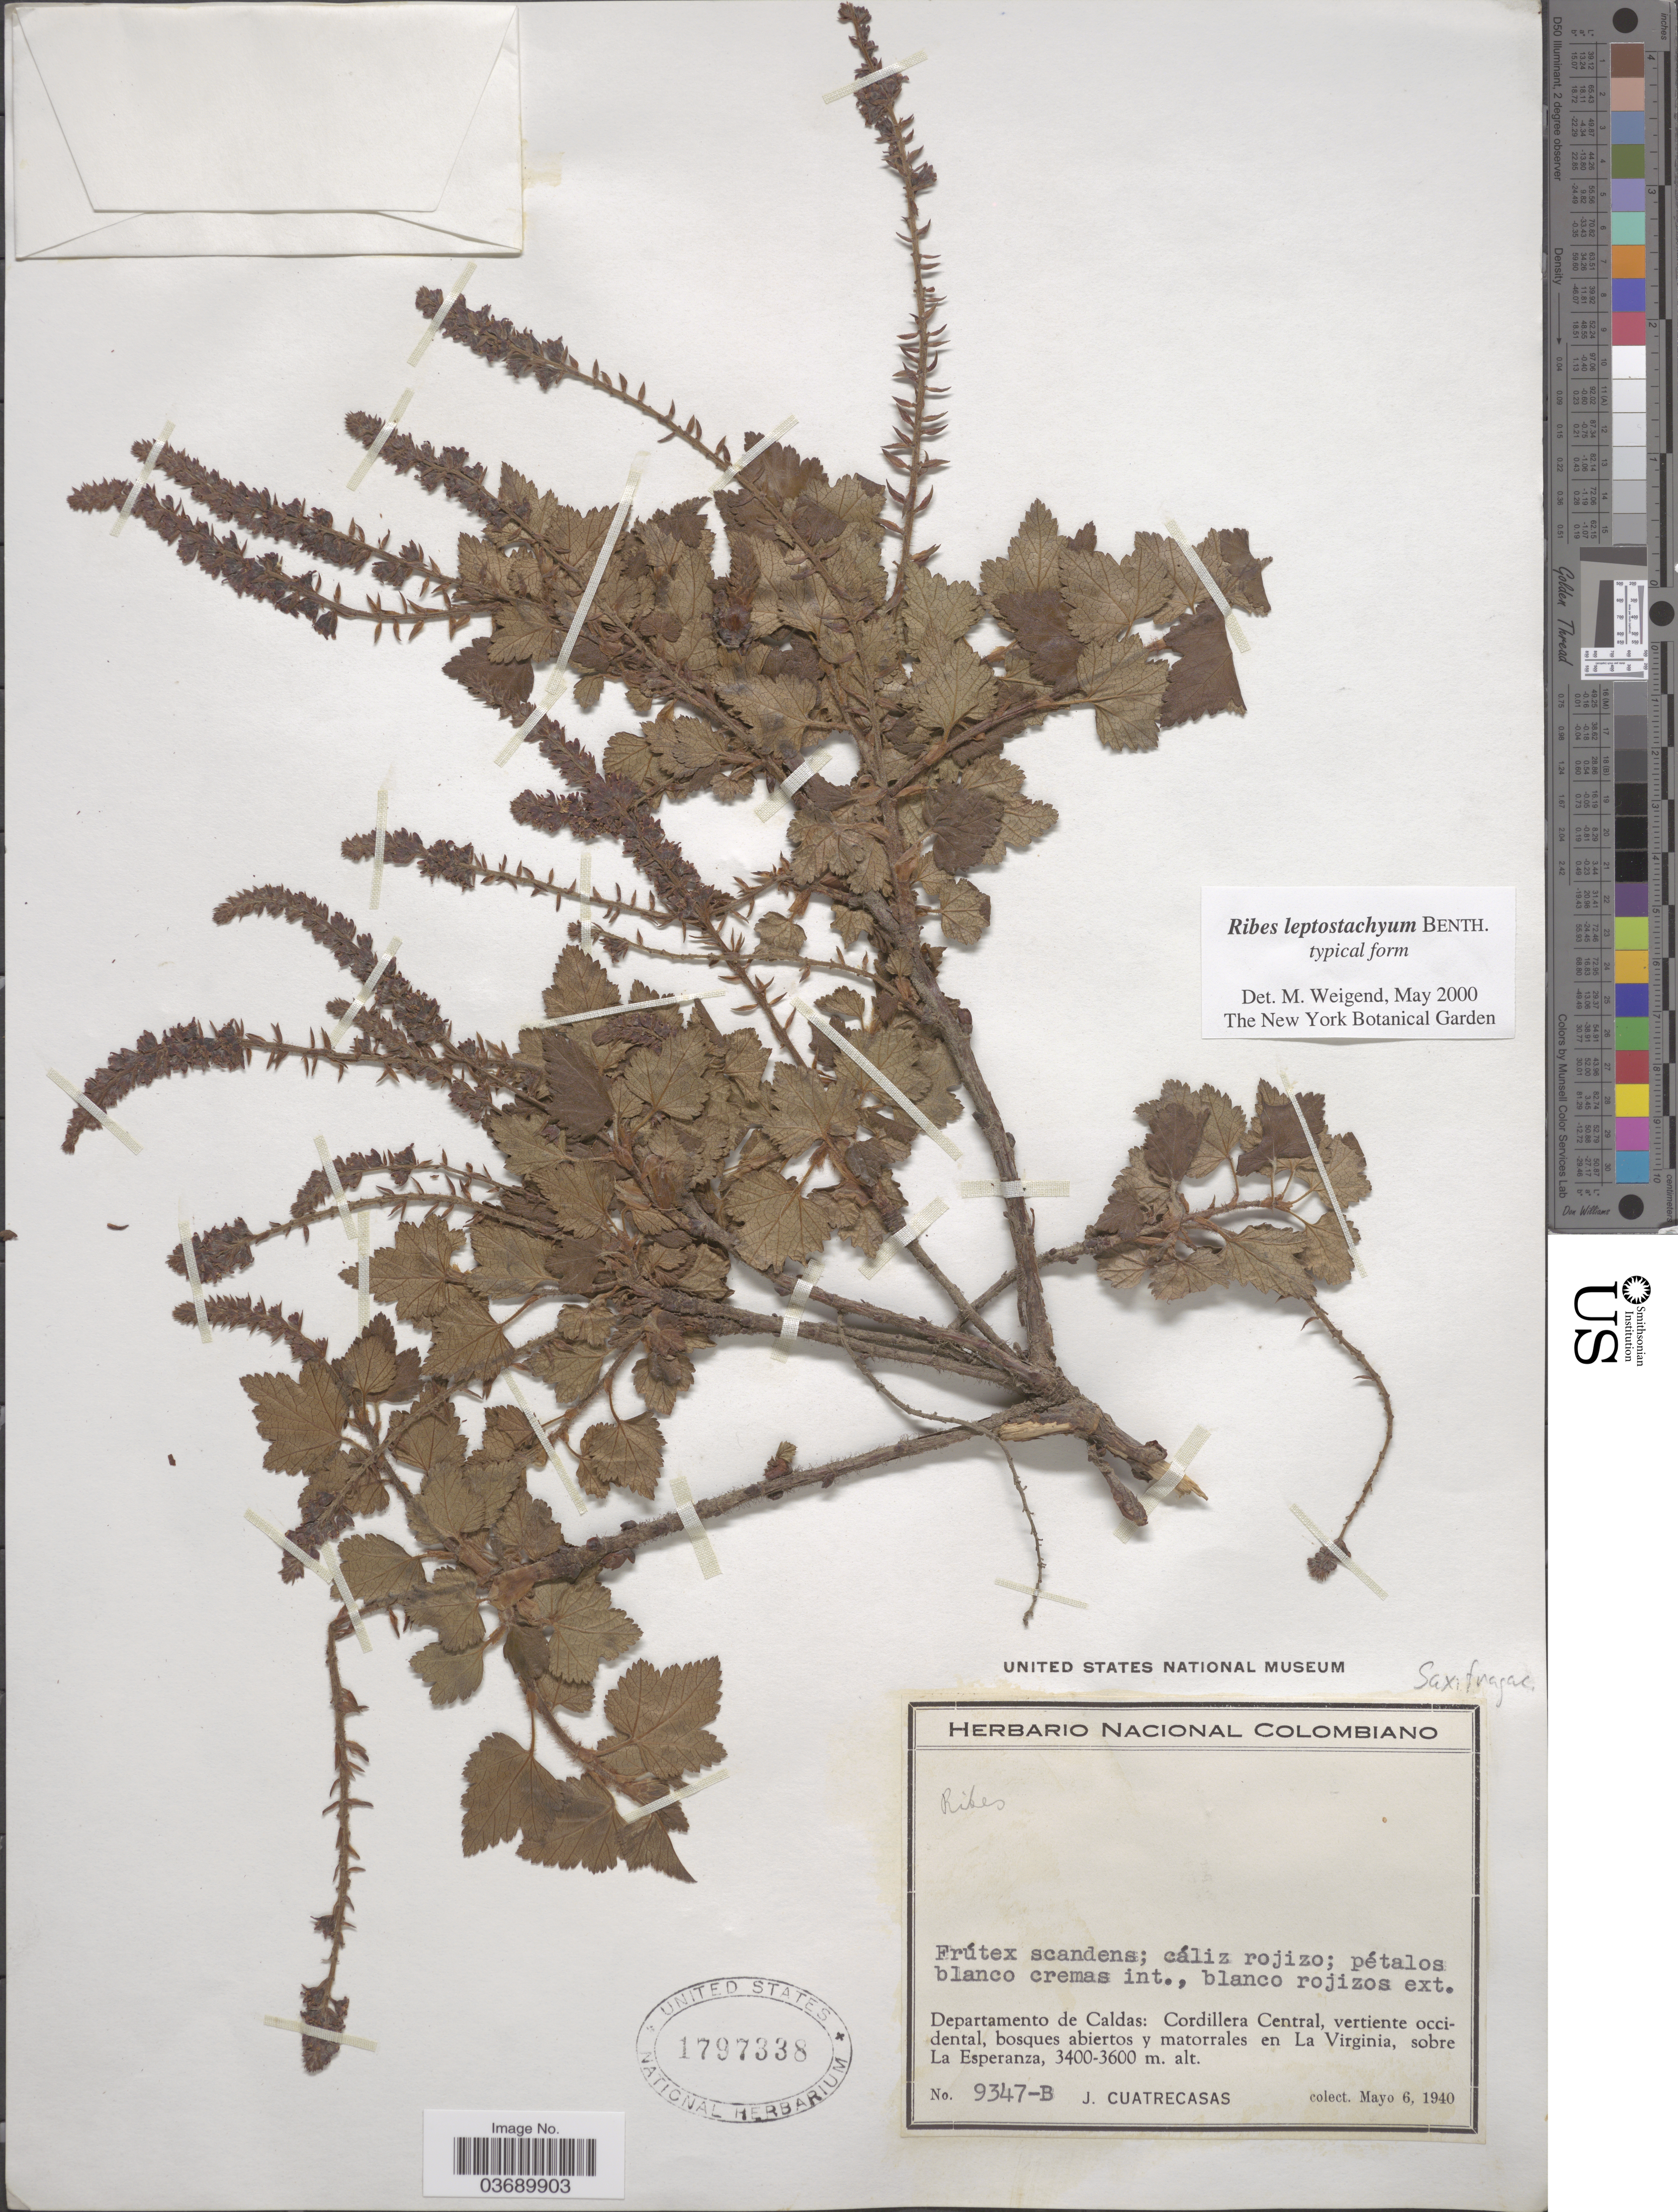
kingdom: Plantae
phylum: Tracheophyta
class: Magnoliopsida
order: Saxifragales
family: Grossulariaceae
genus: Ribes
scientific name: Ribes leptostachyum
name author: Decne.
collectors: J. Cuatrecasas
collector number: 9347-B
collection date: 1940-05-06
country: Colombia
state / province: Caldas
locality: Departamento de Caldas: Cordillera Central, vertiente occidental, bosque abiertos y matorrales en La Virginia, above La Esperanza.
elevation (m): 3400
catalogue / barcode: US 1797338